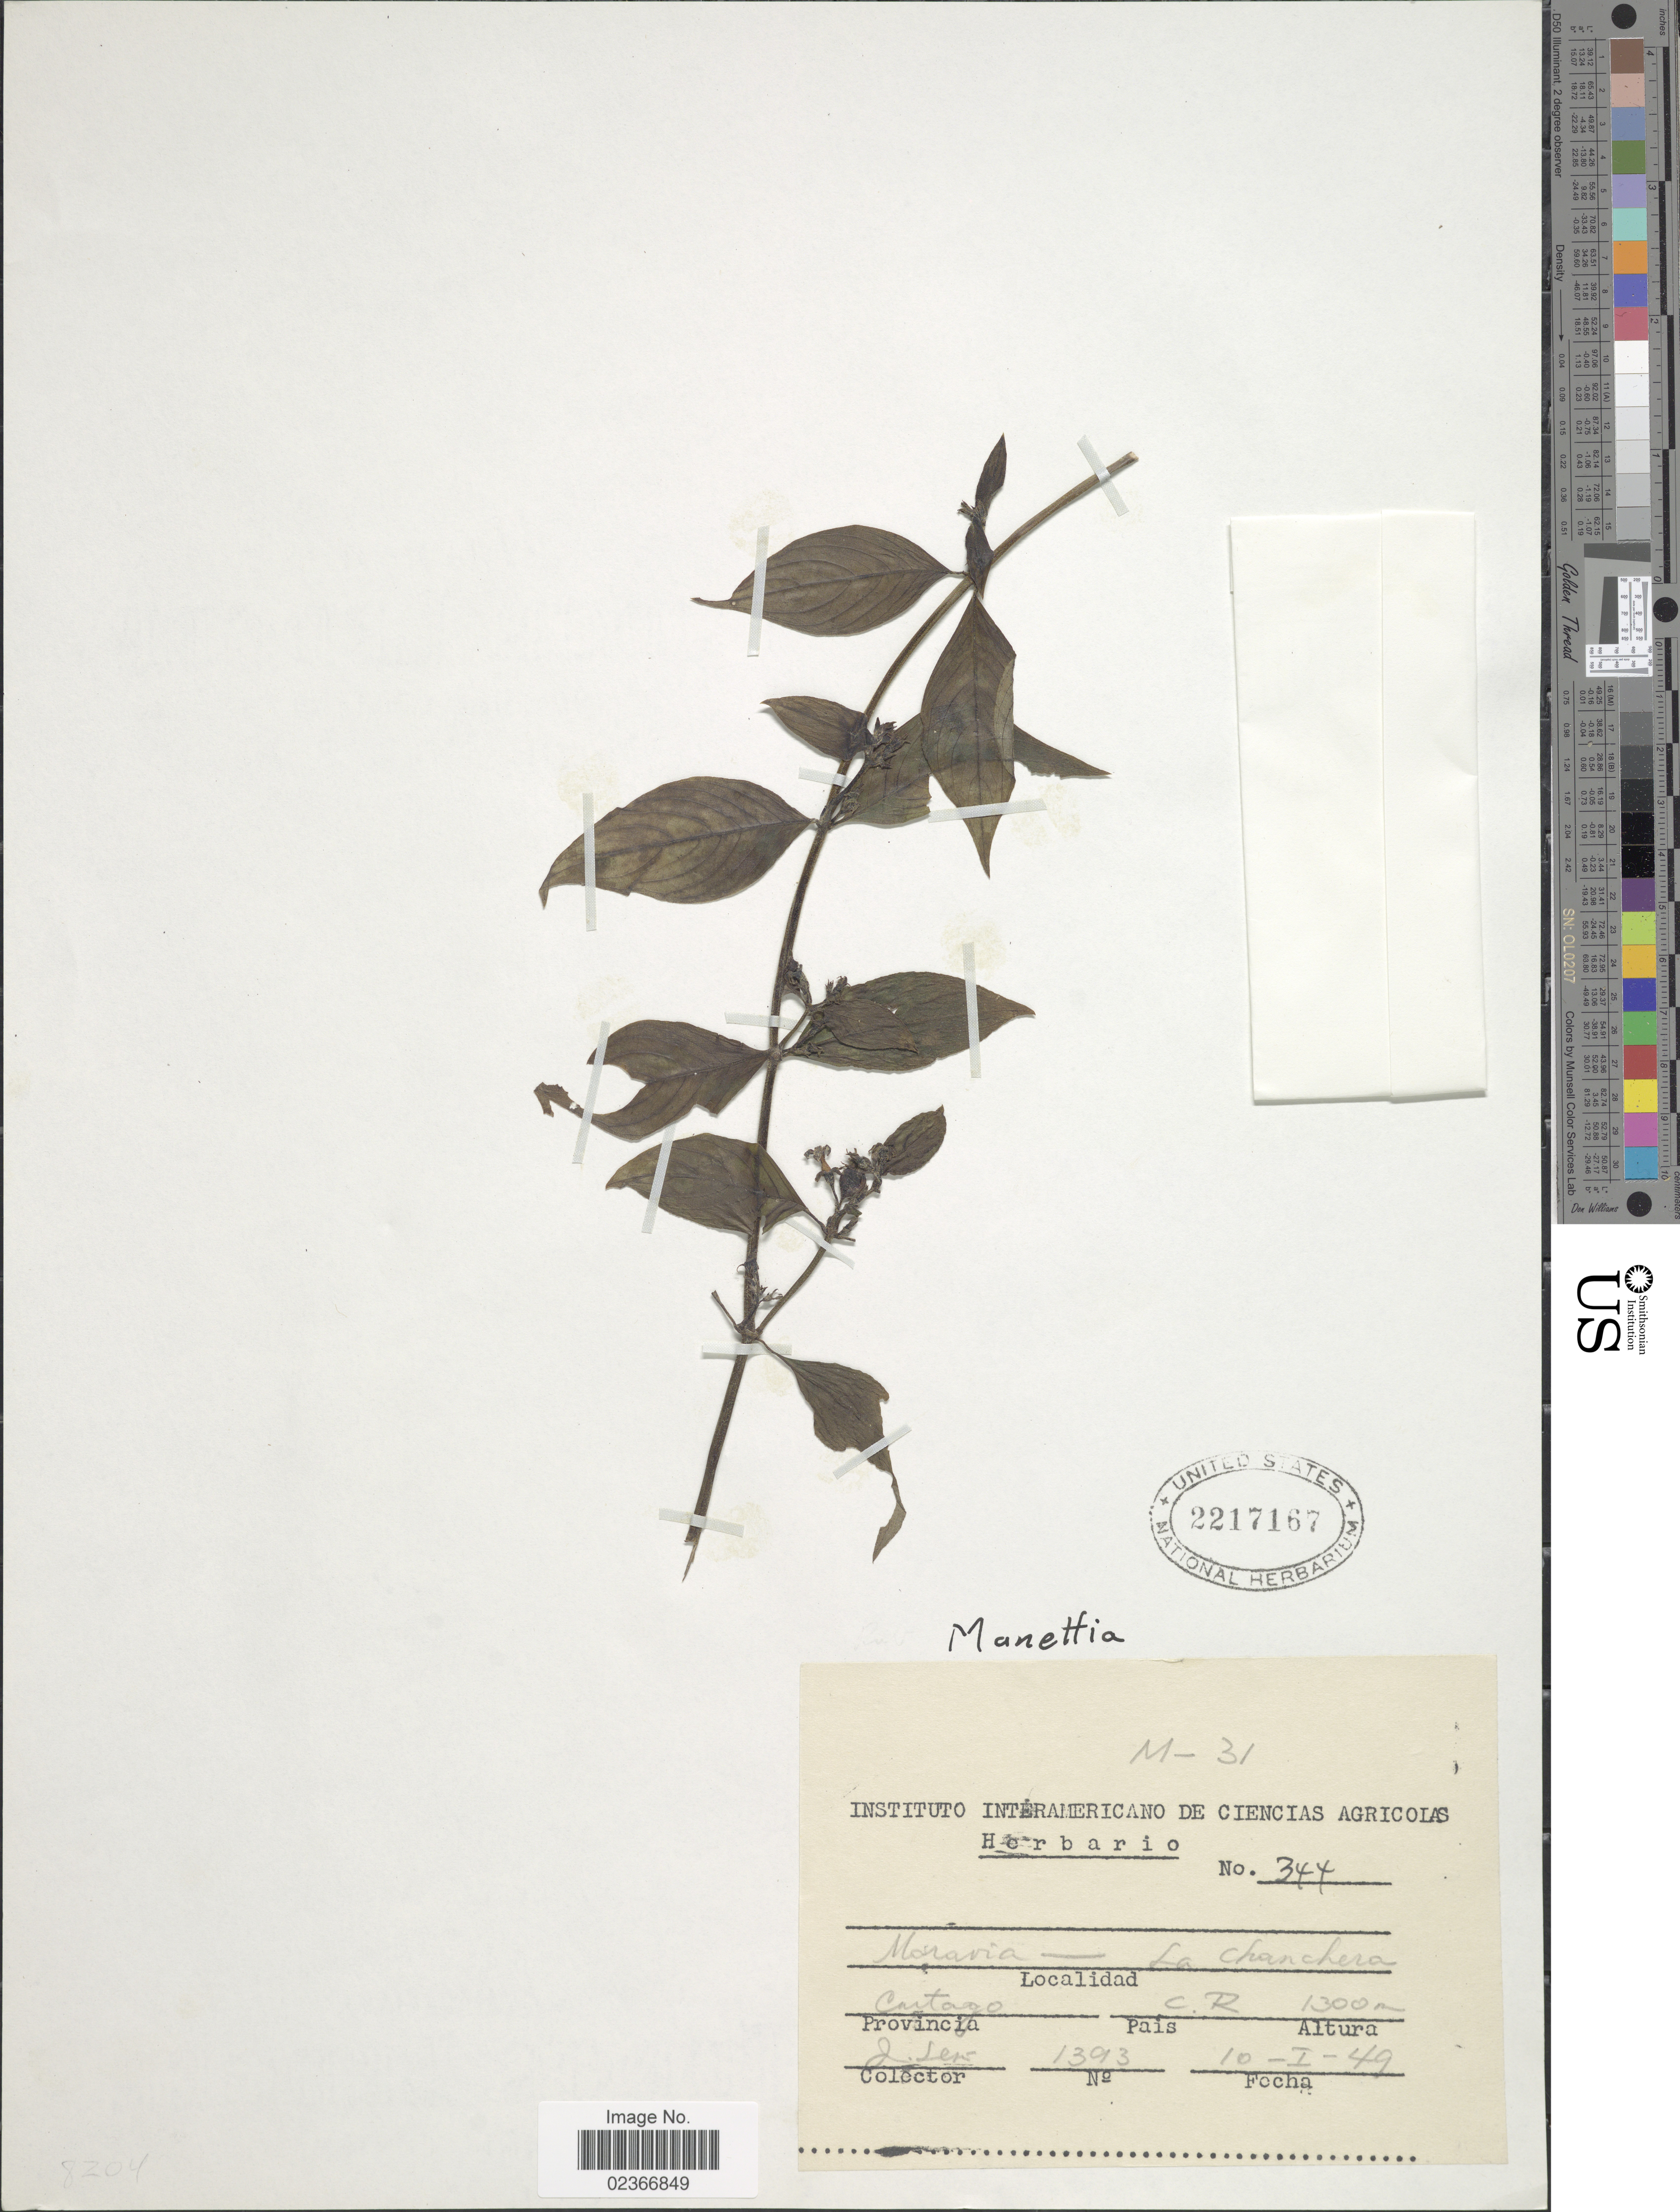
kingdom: Plantae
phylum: Tracheophyta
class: Magnoliopsida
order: Gentianales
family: Rubiaceae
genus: Manettia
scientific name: Manettia sp.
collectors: J. León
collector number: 1393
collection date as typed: Transcribed d/m/y: 10/1/49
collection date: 1949-01-10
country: Costa Rica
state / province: Cartago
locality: Moravia - La Chanchera, Provincia Cartago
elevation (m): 1300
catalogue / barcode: US 2217167